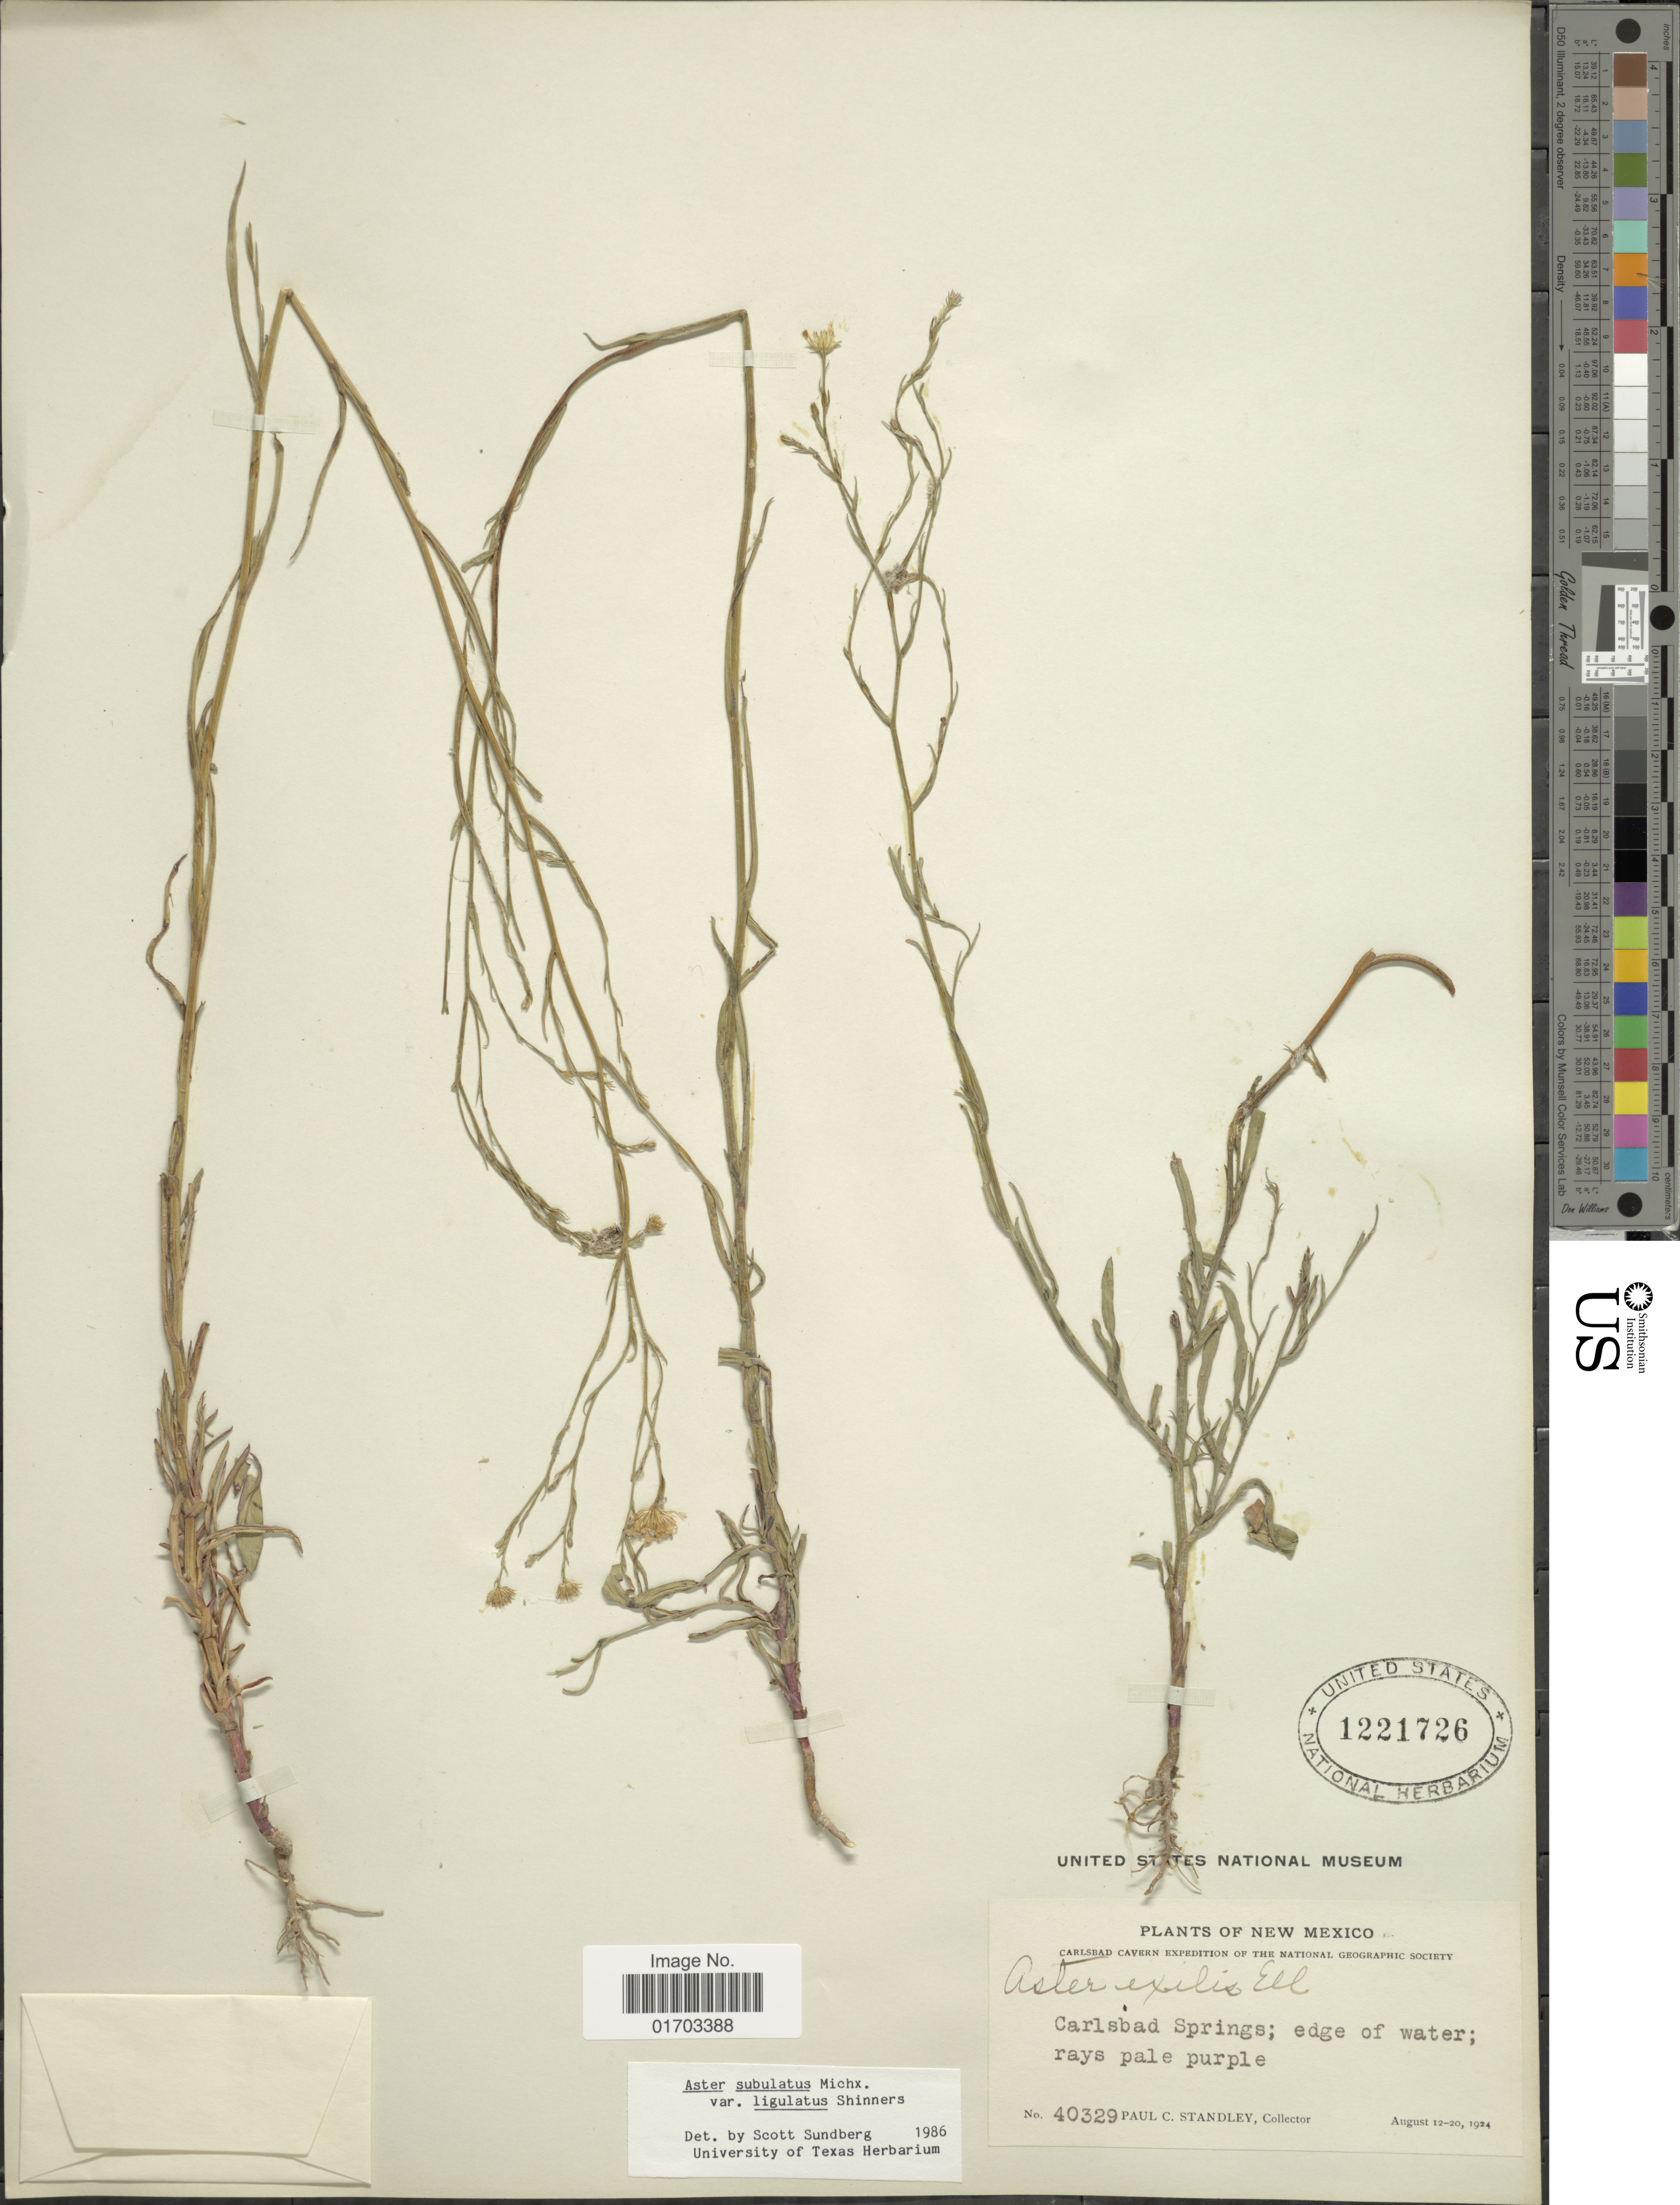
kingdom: Plantae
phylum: Tracheophyta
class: Magnoliopsida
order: Asterales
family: Asteraceae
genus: Symphyotrichum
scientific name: Symphyotrichum subulatum var. ligulatum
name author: (Shinners) S.D. Sundb.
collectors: P. C. Standley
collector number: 40329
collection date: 1924-08-12/1924-08-20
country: United States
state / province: New Mexico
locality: Carlsbad Springs; edge of water.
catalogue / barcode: US 1221726